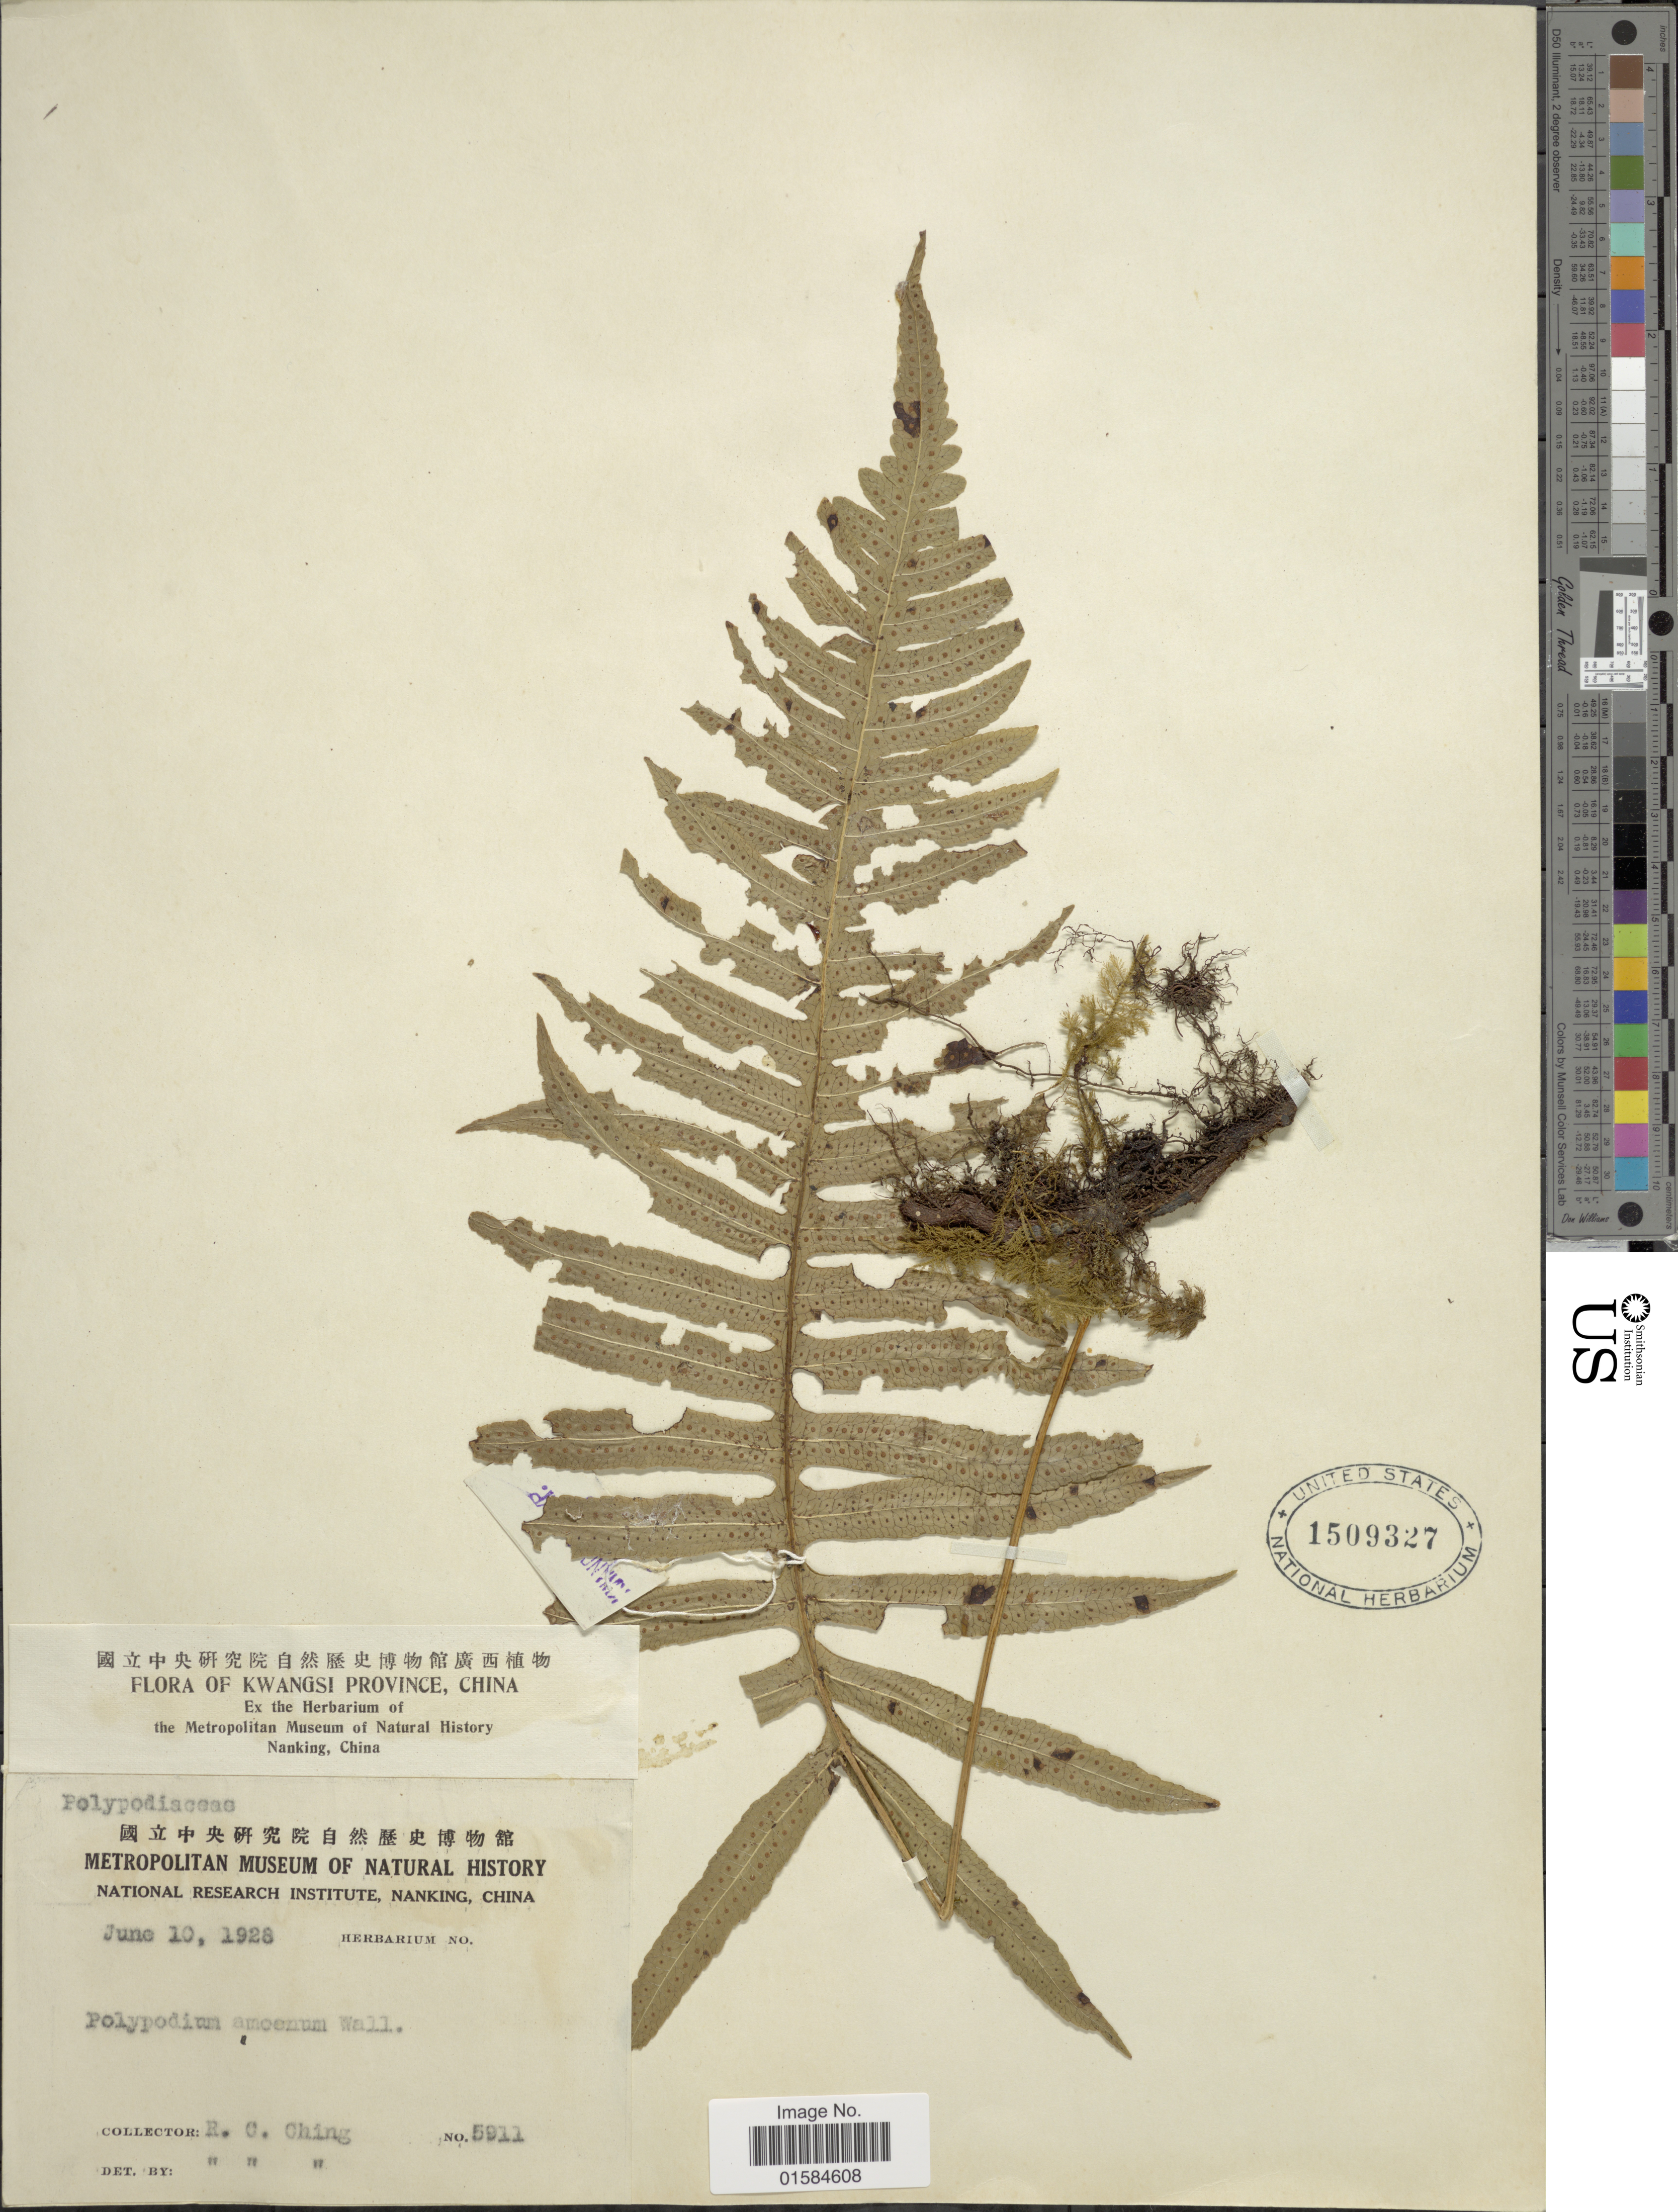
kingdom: Plantae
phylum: Tracheophyta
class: Polypodiopsida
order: Polypodiales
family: Polypodiaceae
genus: Goniophlebium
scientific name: Goniophlebium amoenum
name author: (Wall. ex Mett.) J. Sm.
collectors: R. C. Ching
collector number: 5911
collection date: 1928-06-10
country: China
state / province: Guangxi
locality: Kwangsi Province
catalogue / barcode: US 1509327